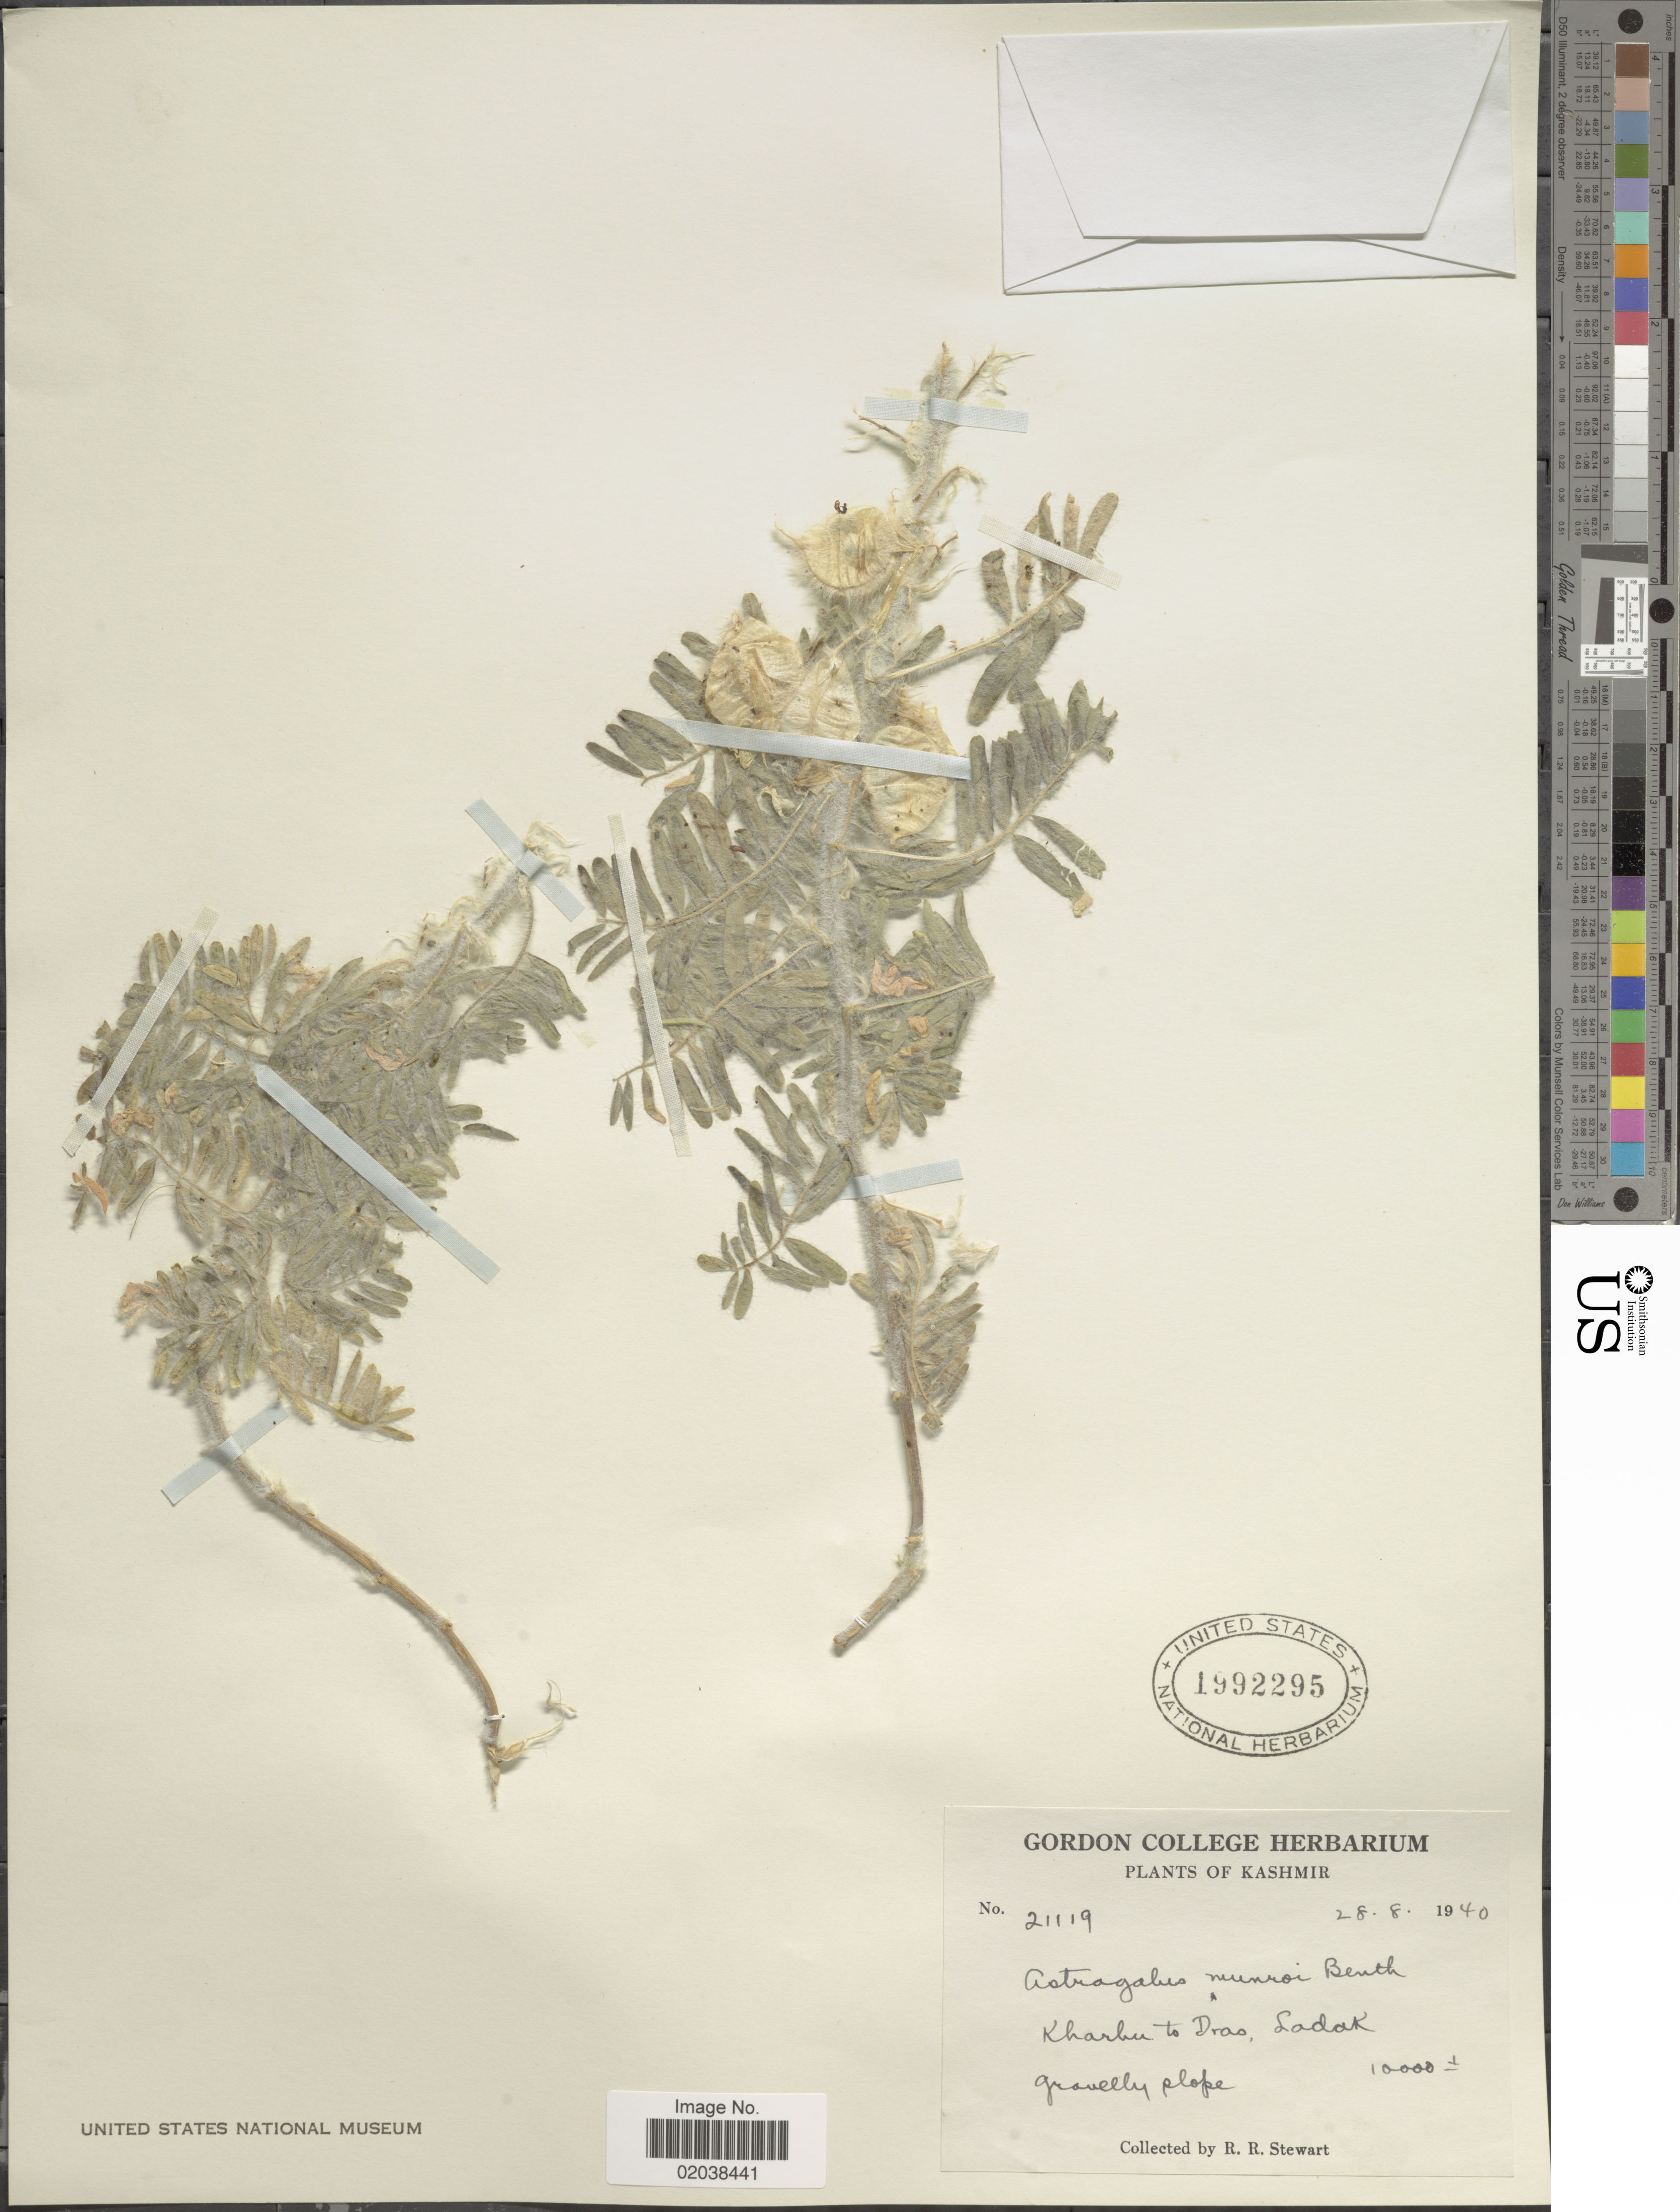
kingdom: Plantae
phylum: Tracheophyta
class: Magnoliopsida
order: Fabales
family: Fabaceae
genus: Astragalus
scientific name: Astragalus munroi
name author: Bunge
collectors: R. R. Stewart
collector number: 21119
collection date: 1940-08-28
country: India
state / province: Ladakh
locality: Kashmir. Kharbu to Dras, Ladak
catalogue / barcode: US 1992295